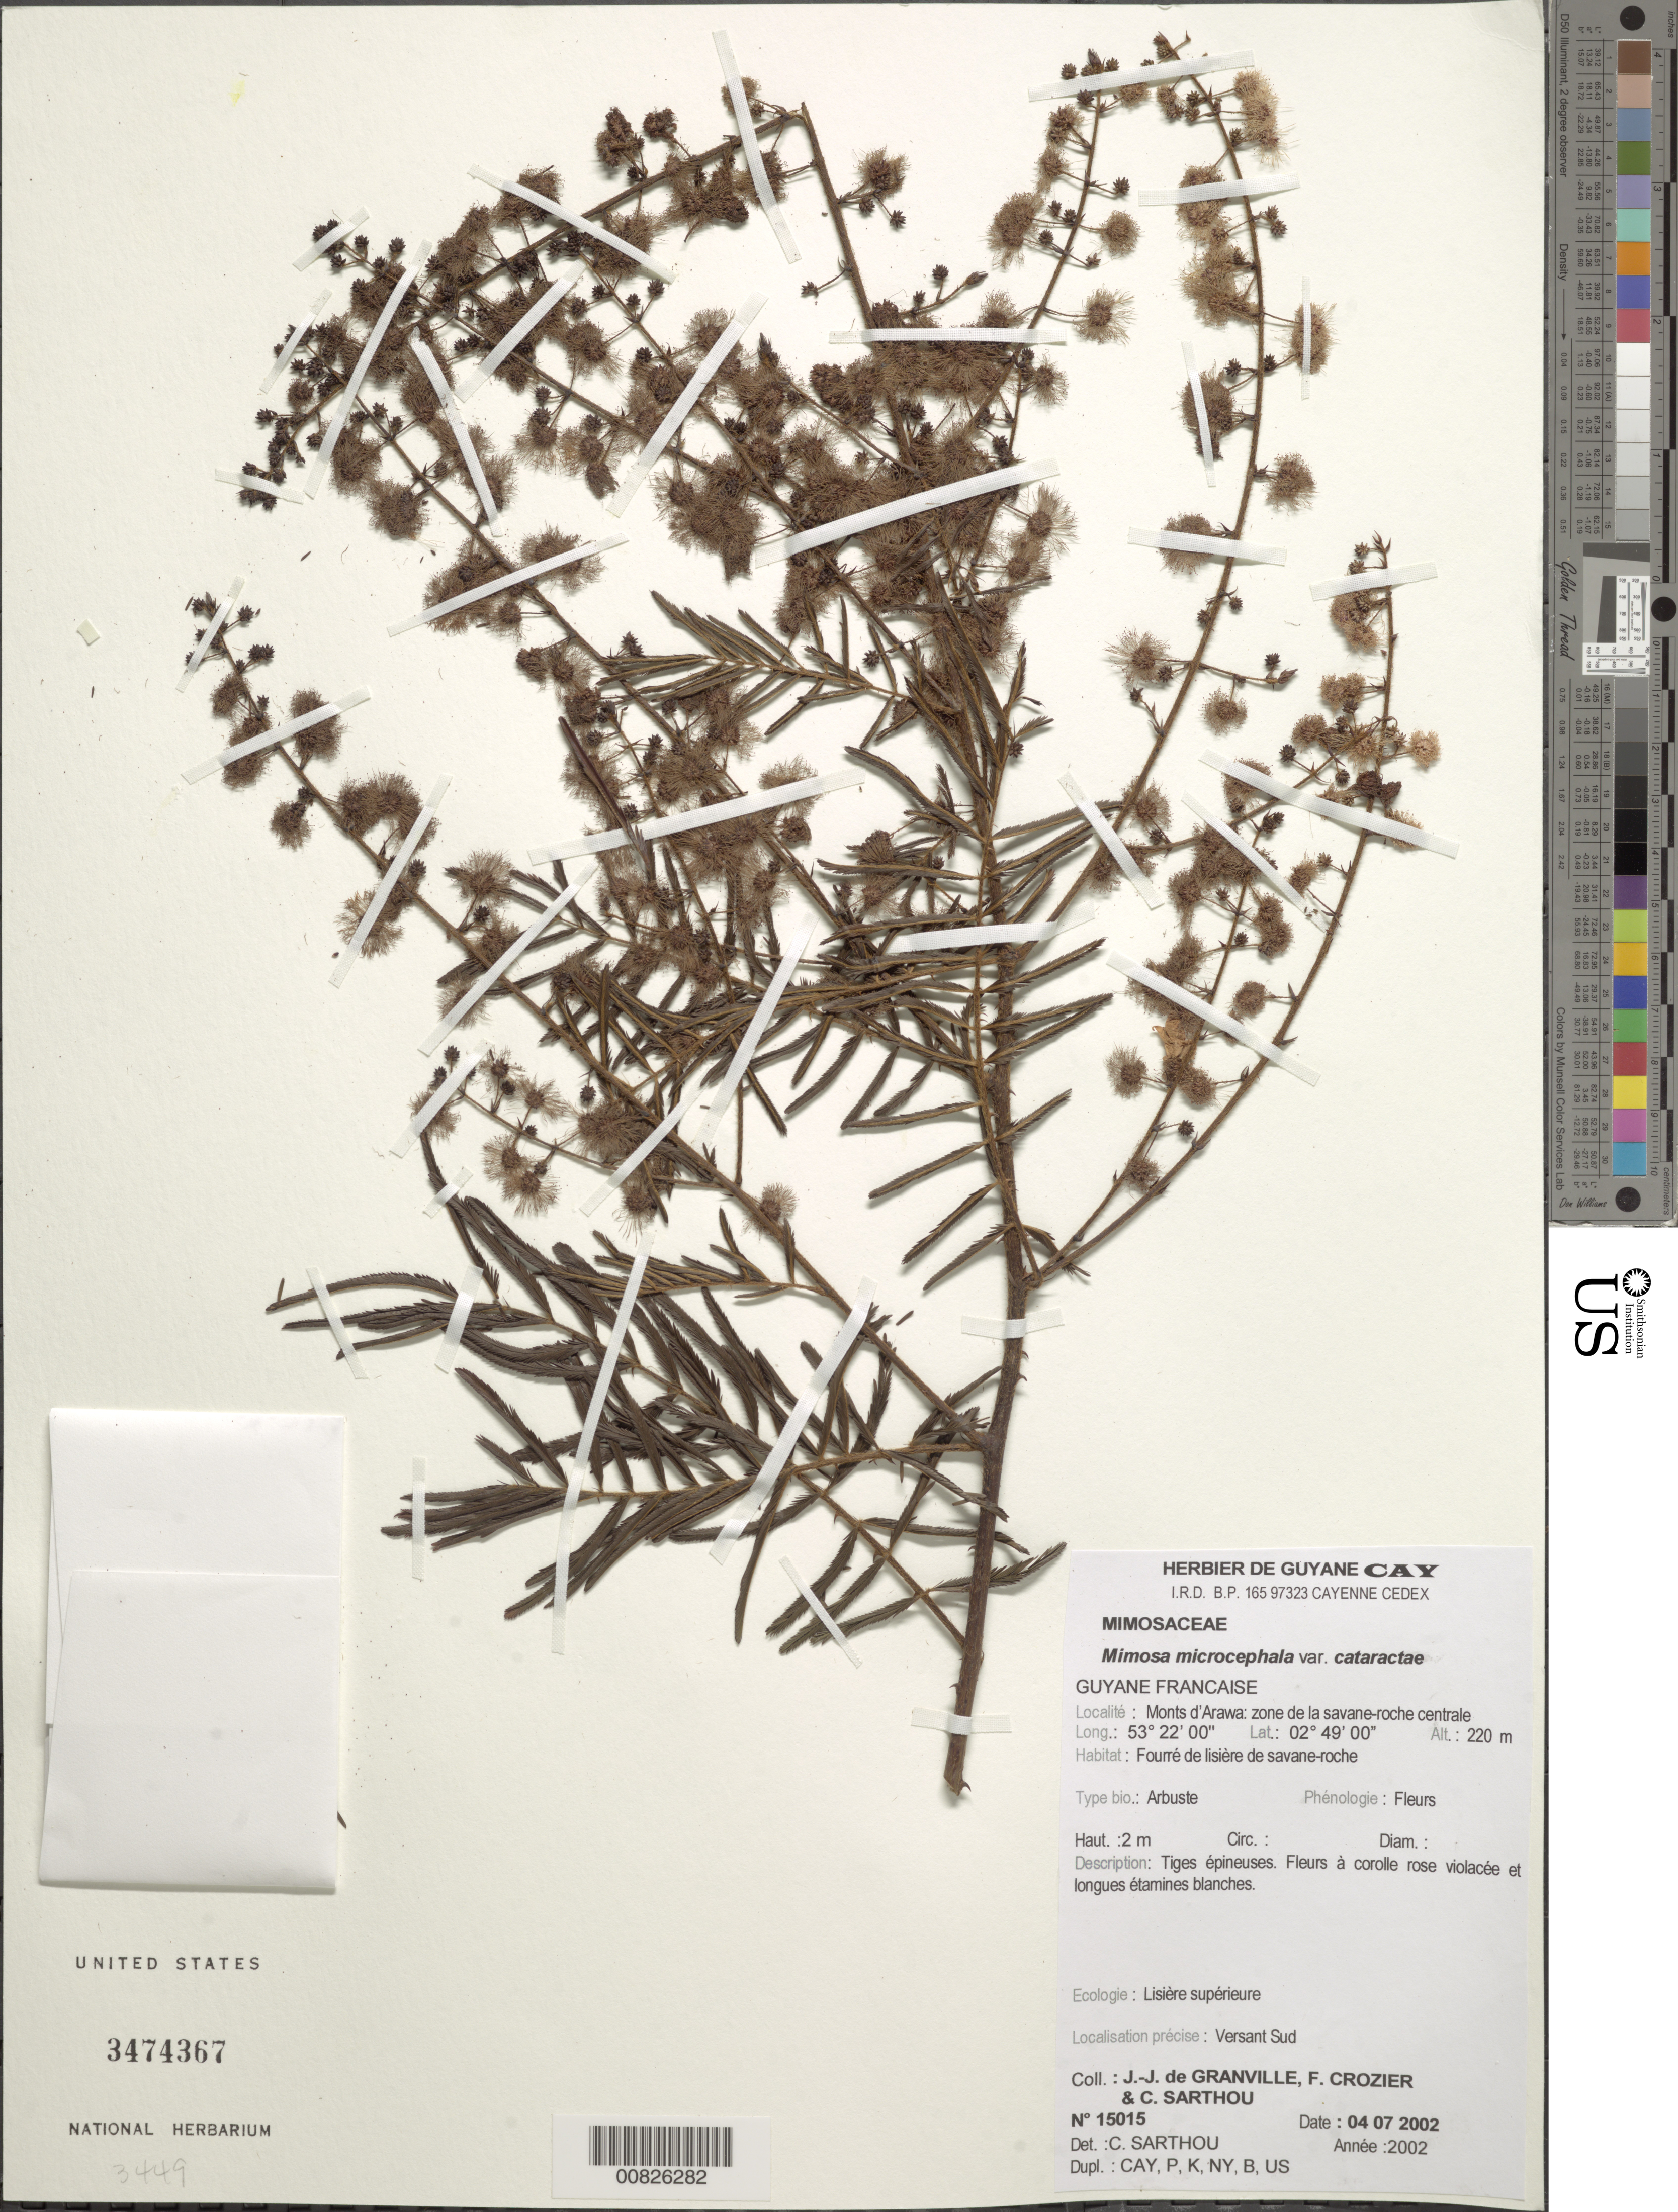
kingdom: Plantae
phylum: Tracheophyta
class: Magnoliopsida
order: Fabales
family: Fabaceae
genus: Mimosa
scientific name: Mimosa microcephala var. cataractae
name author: (Ducke) Barneby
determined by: Sarthou, C.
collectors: J.-J. de Granville, F. Crozier & C. Sarthou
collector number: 15015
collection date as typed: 4-Jul-02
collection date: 2002-07-04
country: French Guiana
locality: Monts d'Arawa, zone de la savane-roche centrale, versant Sud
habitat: Fourré de lisière de savane-roche; lisière superieure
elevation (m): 220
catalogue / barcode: US 3474367